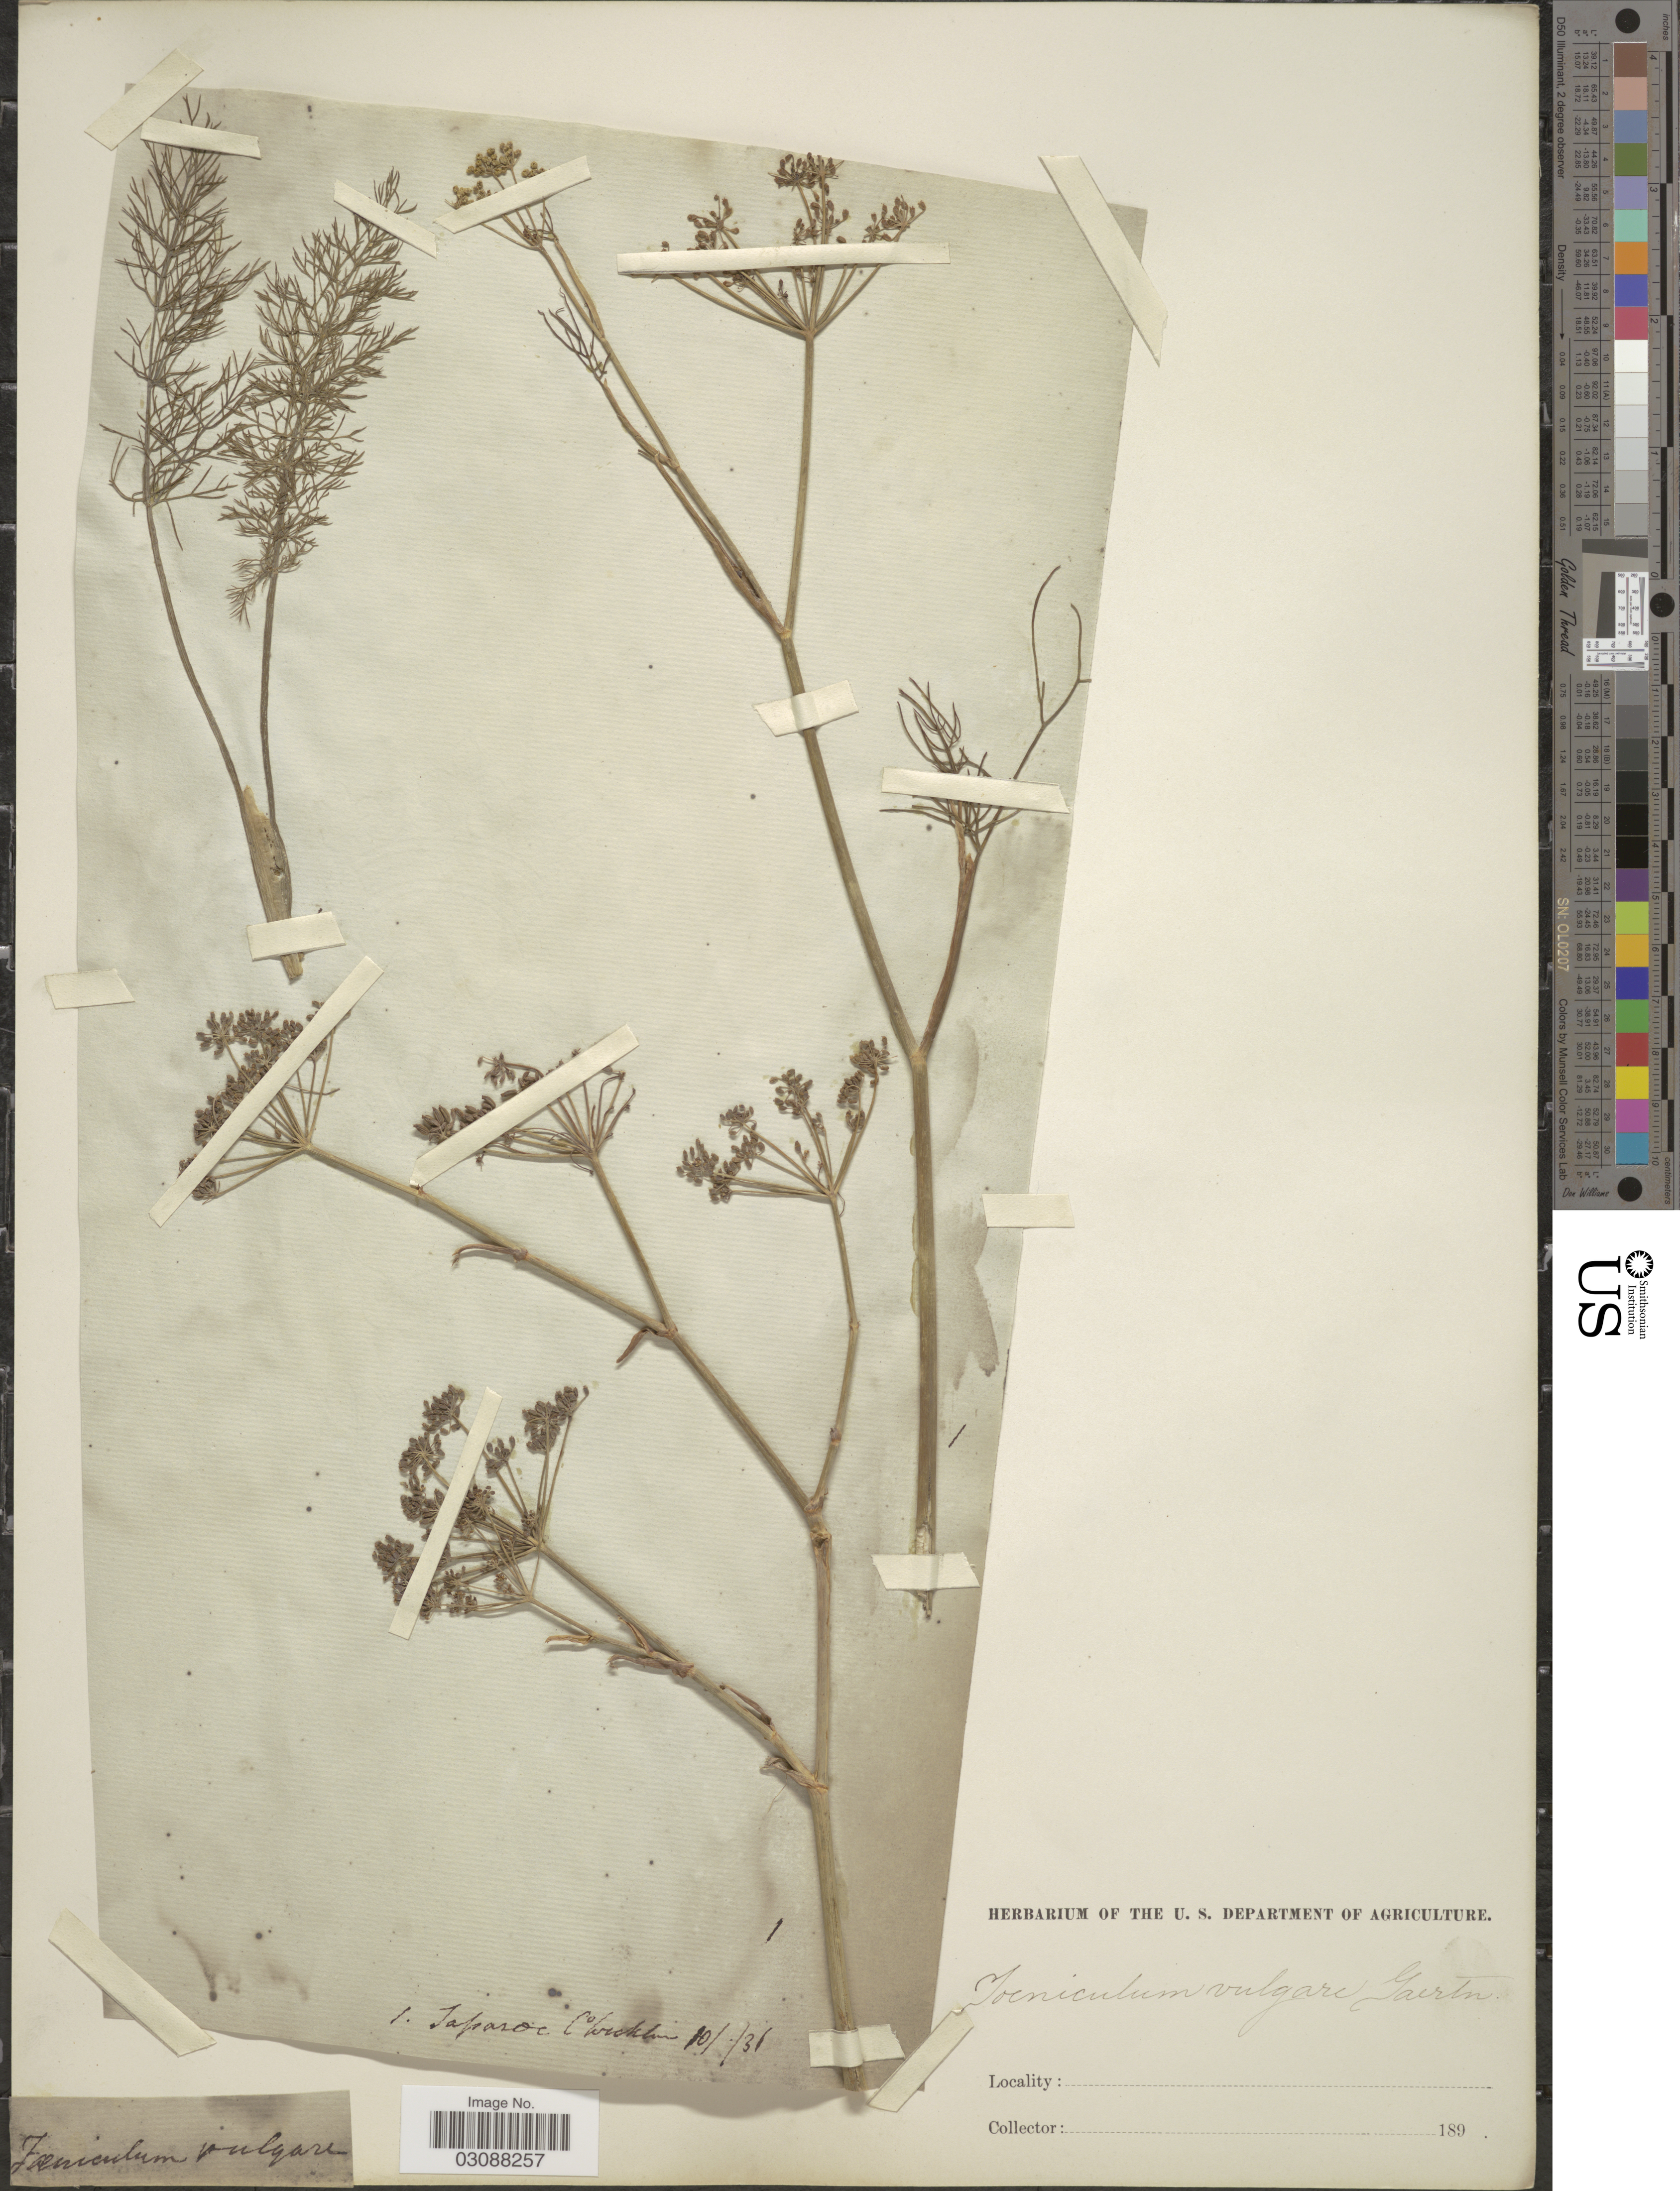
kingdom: Plantae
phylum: Tracheophyta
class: Magnoliopsida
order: Apiales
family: Apiaceae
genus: Foeniculum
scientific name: Foeniculum vulgare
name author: Mill.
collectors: Facchini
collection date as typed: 189